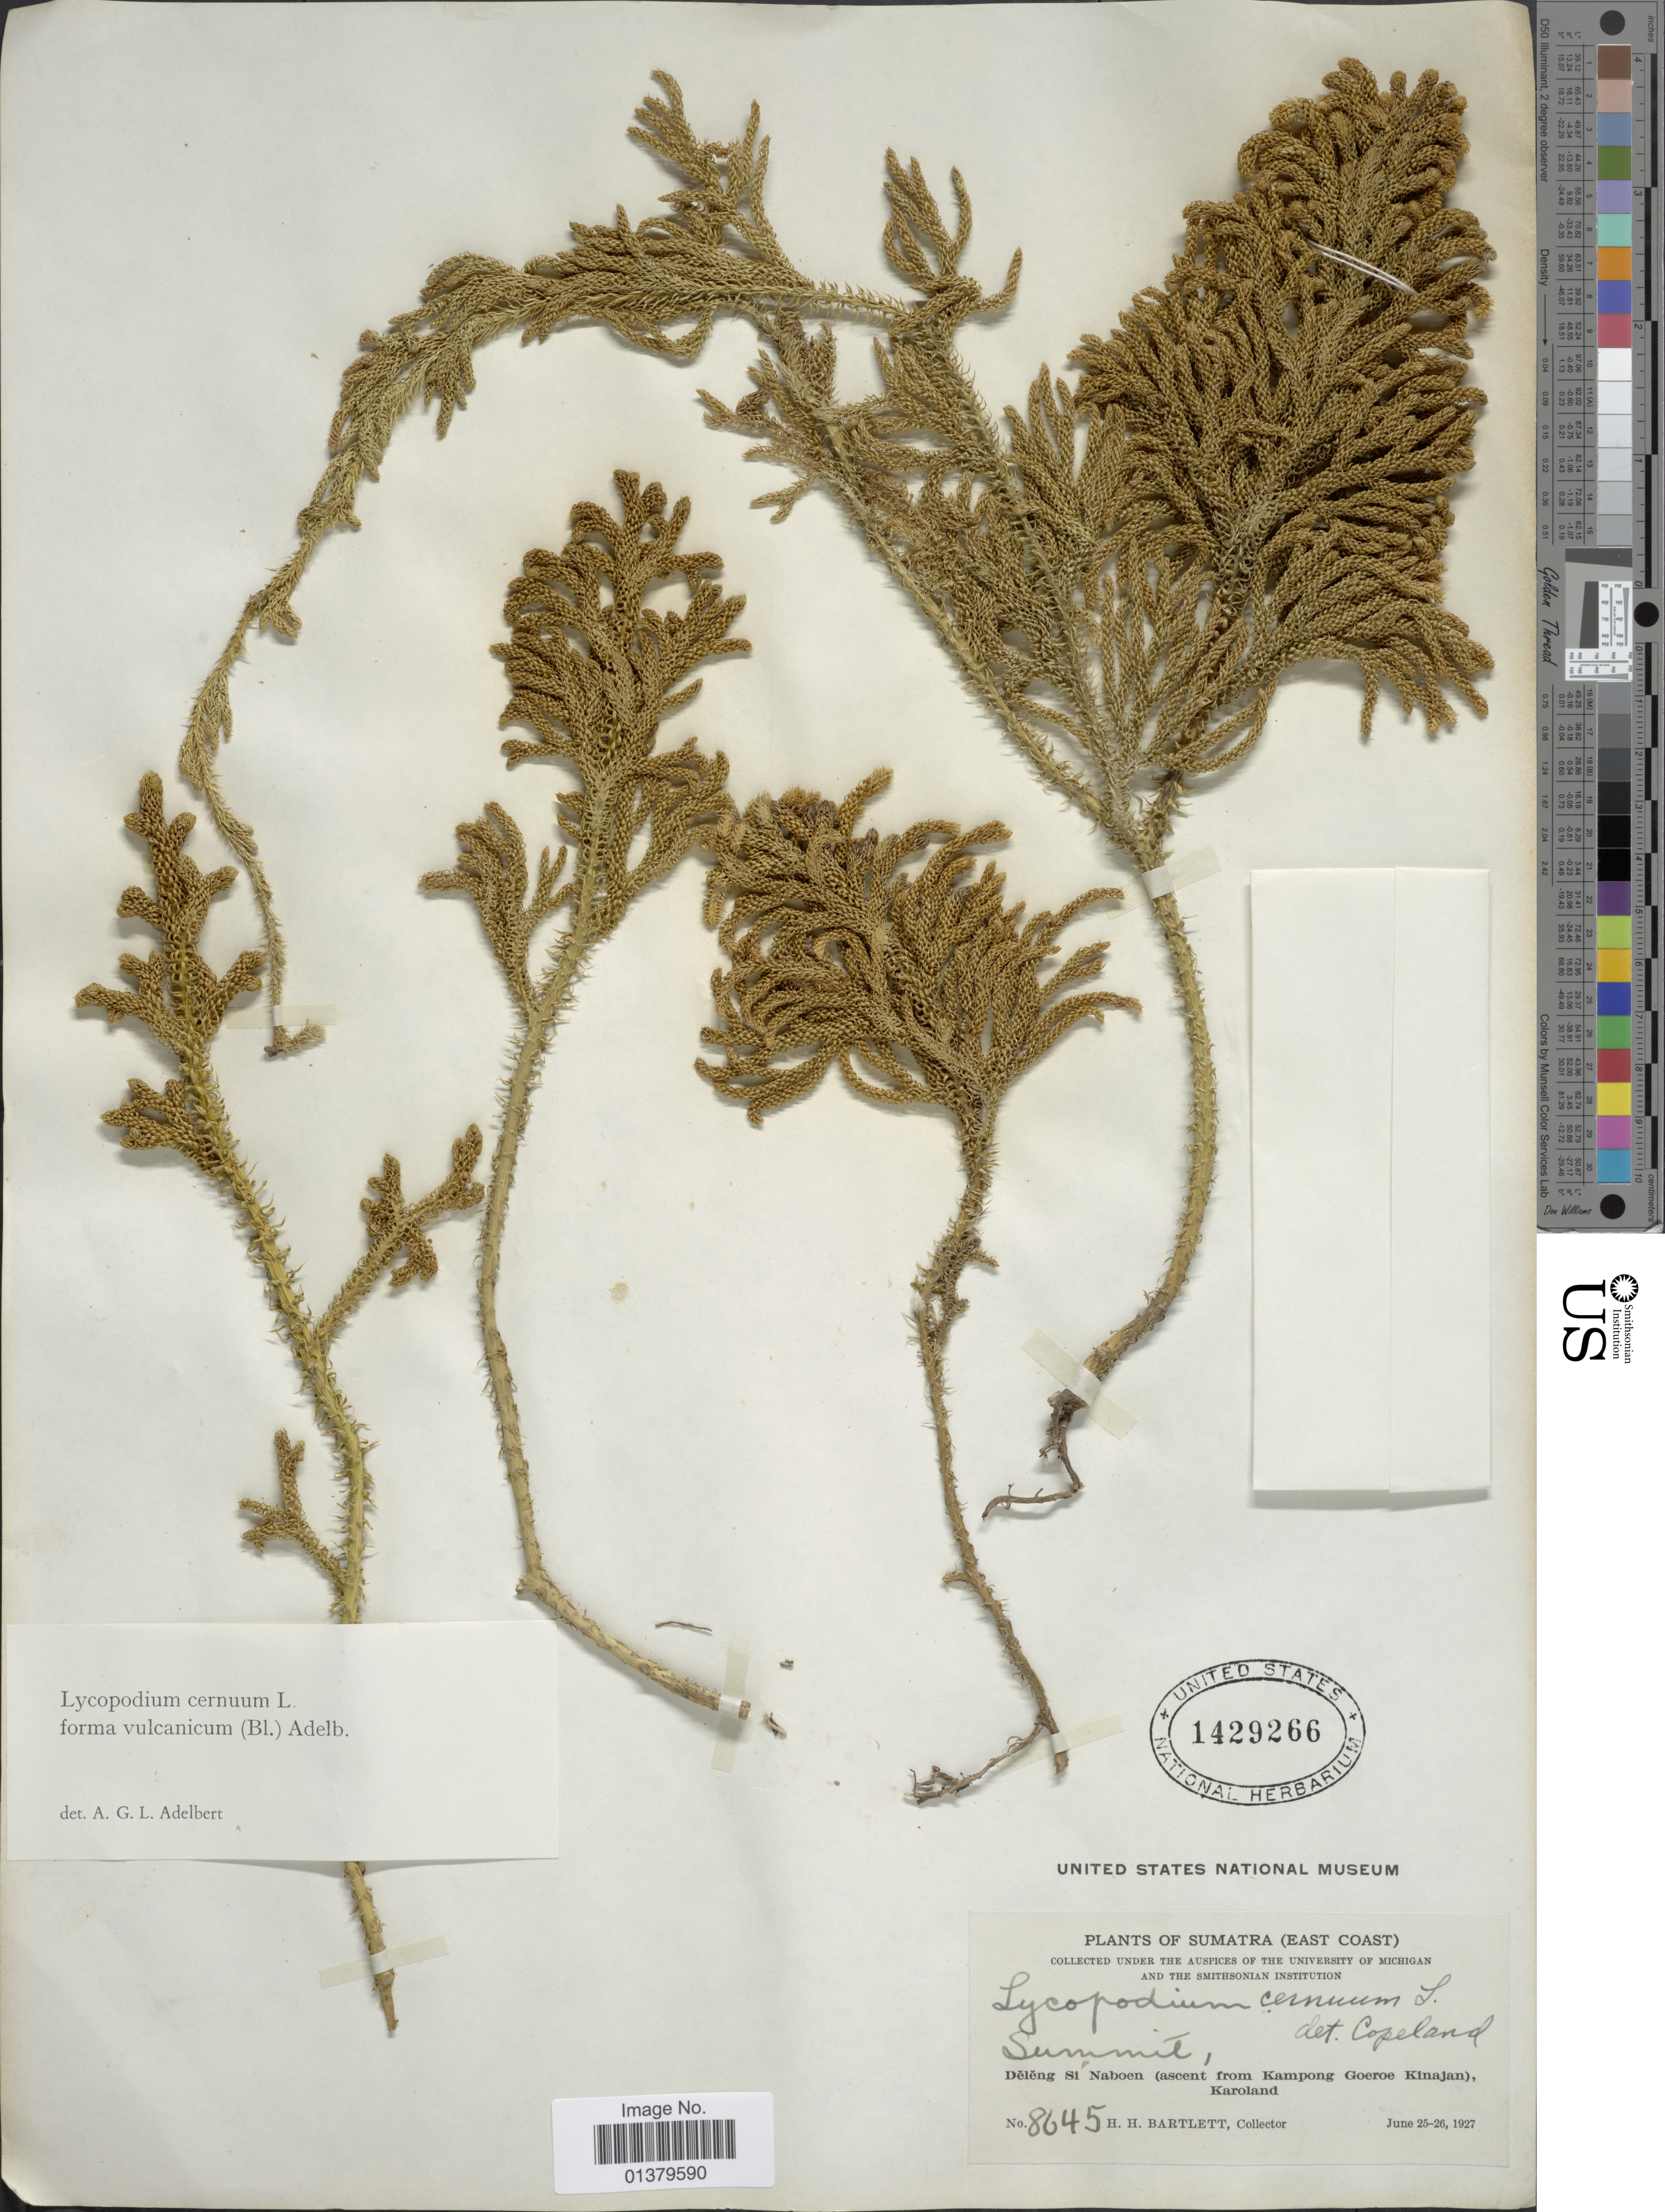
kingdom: Plantae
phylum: Tracheophyta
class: Lycopodiopsida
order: Lycopodiales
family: Lycopodiaceae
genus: Palhinhaea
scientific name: Palhinhaea cernua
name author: (L.) Vasc. & Franco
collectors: H. H. Bartlett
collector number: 8645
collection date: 1927-06-25/1927-06-26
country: Indonesia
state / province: Sumatra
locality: East Coast, Near summit Deleng Si Naboen (ascent from Kampong Goeroe Kinajan), Karoland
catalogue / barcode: US 1429266